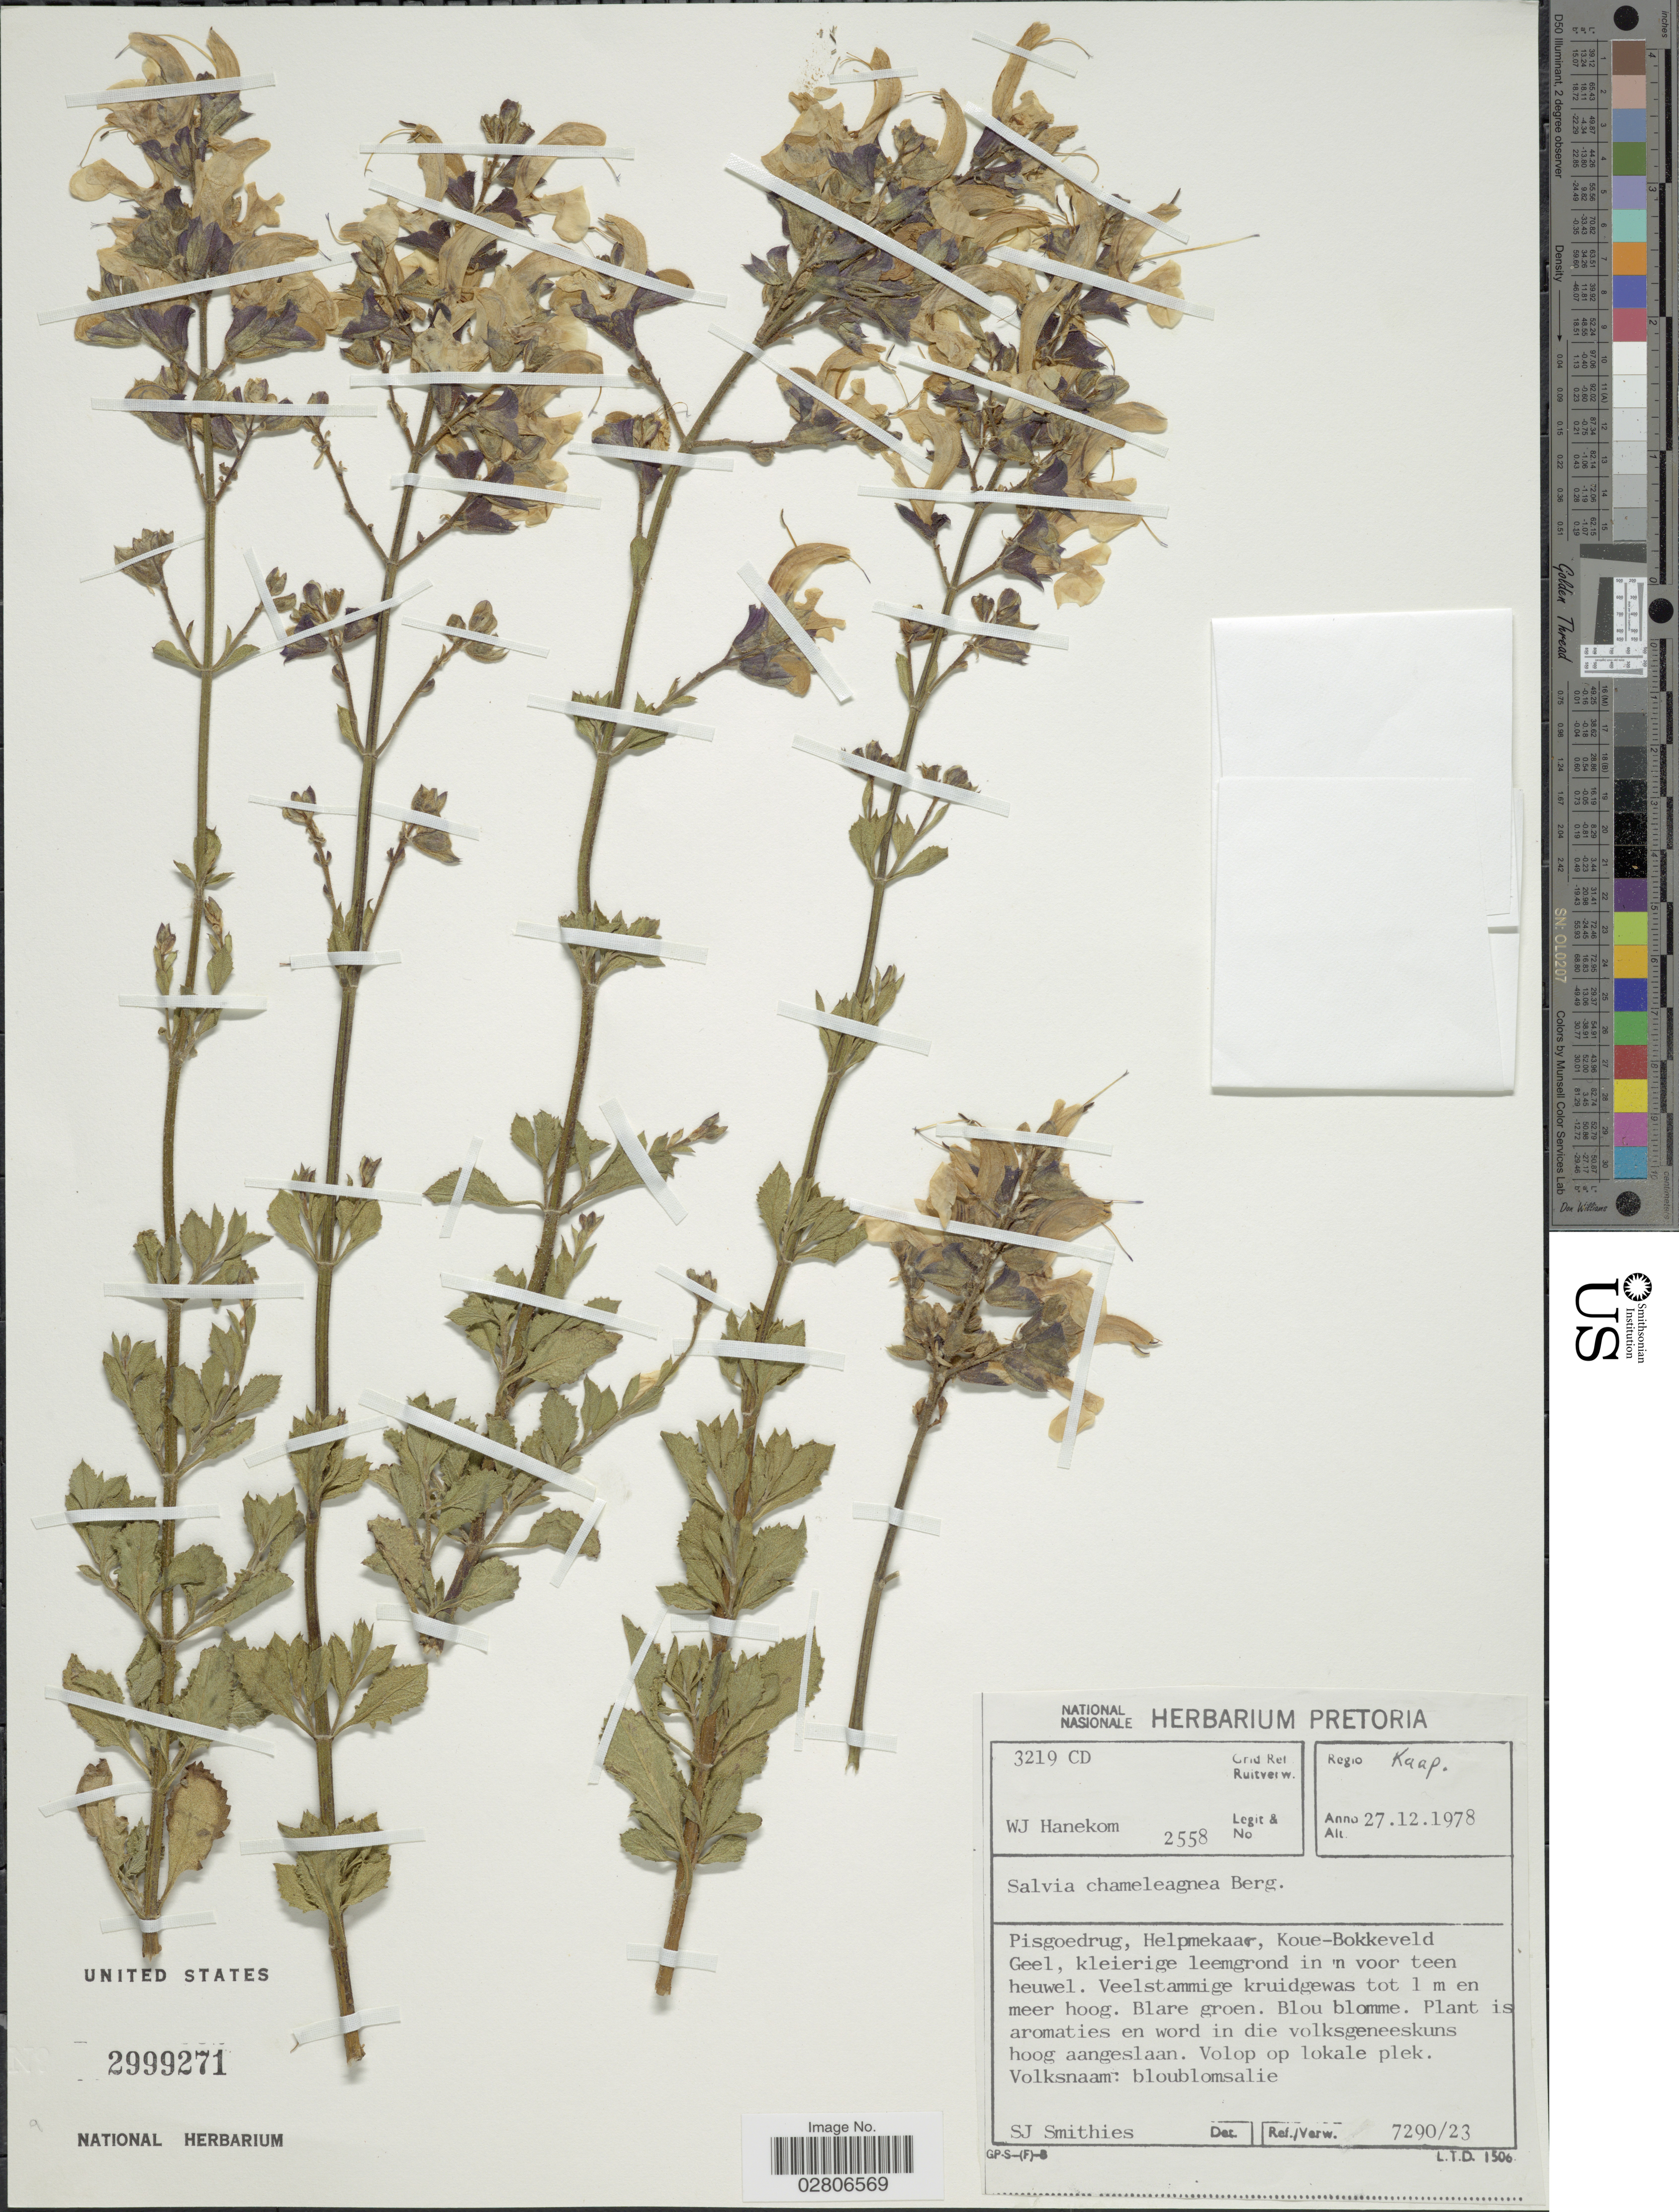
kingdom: Plantae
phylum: Tracheophyta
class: Magnoliopsida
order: Lamiales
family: Lamiaceae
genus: Salvia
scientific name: Salvia chamelaeagnea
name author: Berg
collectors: W. Hanekom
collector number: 2558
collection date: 1978-12-27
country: South Africa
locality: Regio Kaap, Pisgoedrug, Helpmekaar, Koue-Bokkeveld.3219 CD Grid Ref.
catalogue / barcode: US 2999271